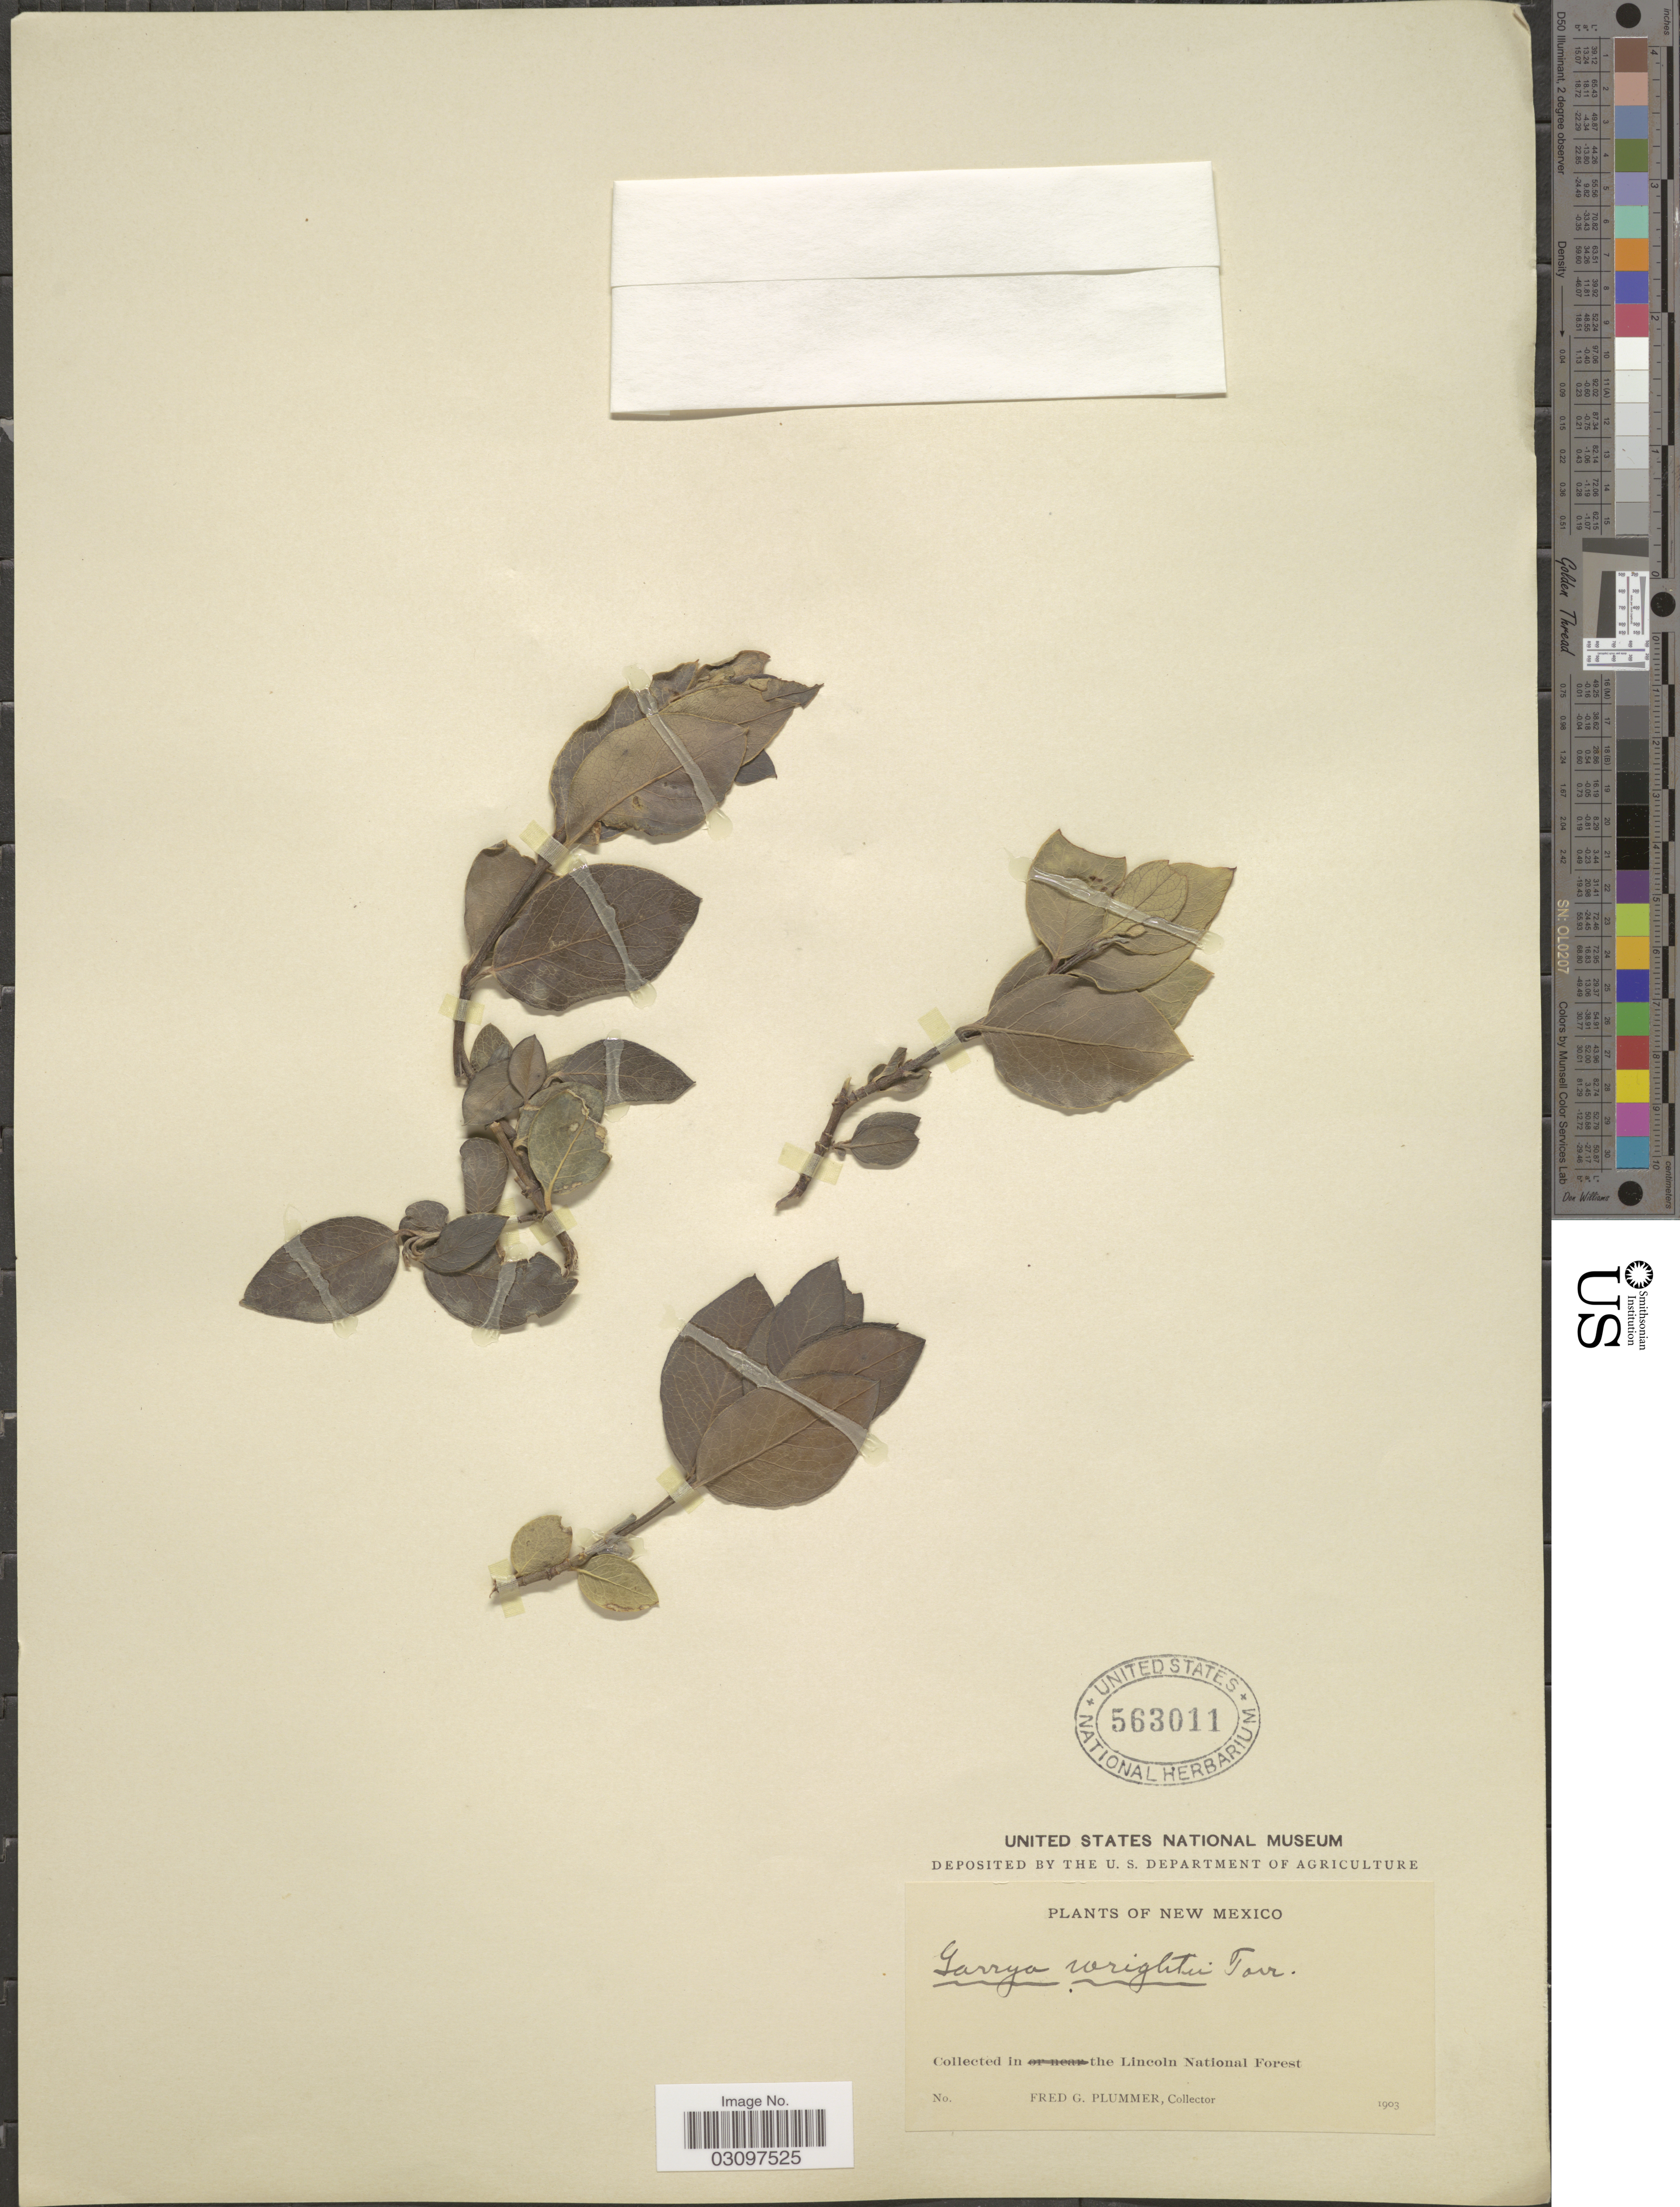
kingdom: Plantae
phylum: Tracheophyta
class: Magnoliopsida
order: Garryales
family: Garryaceae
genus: Garrya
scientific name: Garrya wrightii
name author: Torr.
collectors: F. Plummer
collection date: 1903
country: United States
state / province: New Mexico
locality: In the Lincoln National Forest.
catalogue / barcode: US 563011